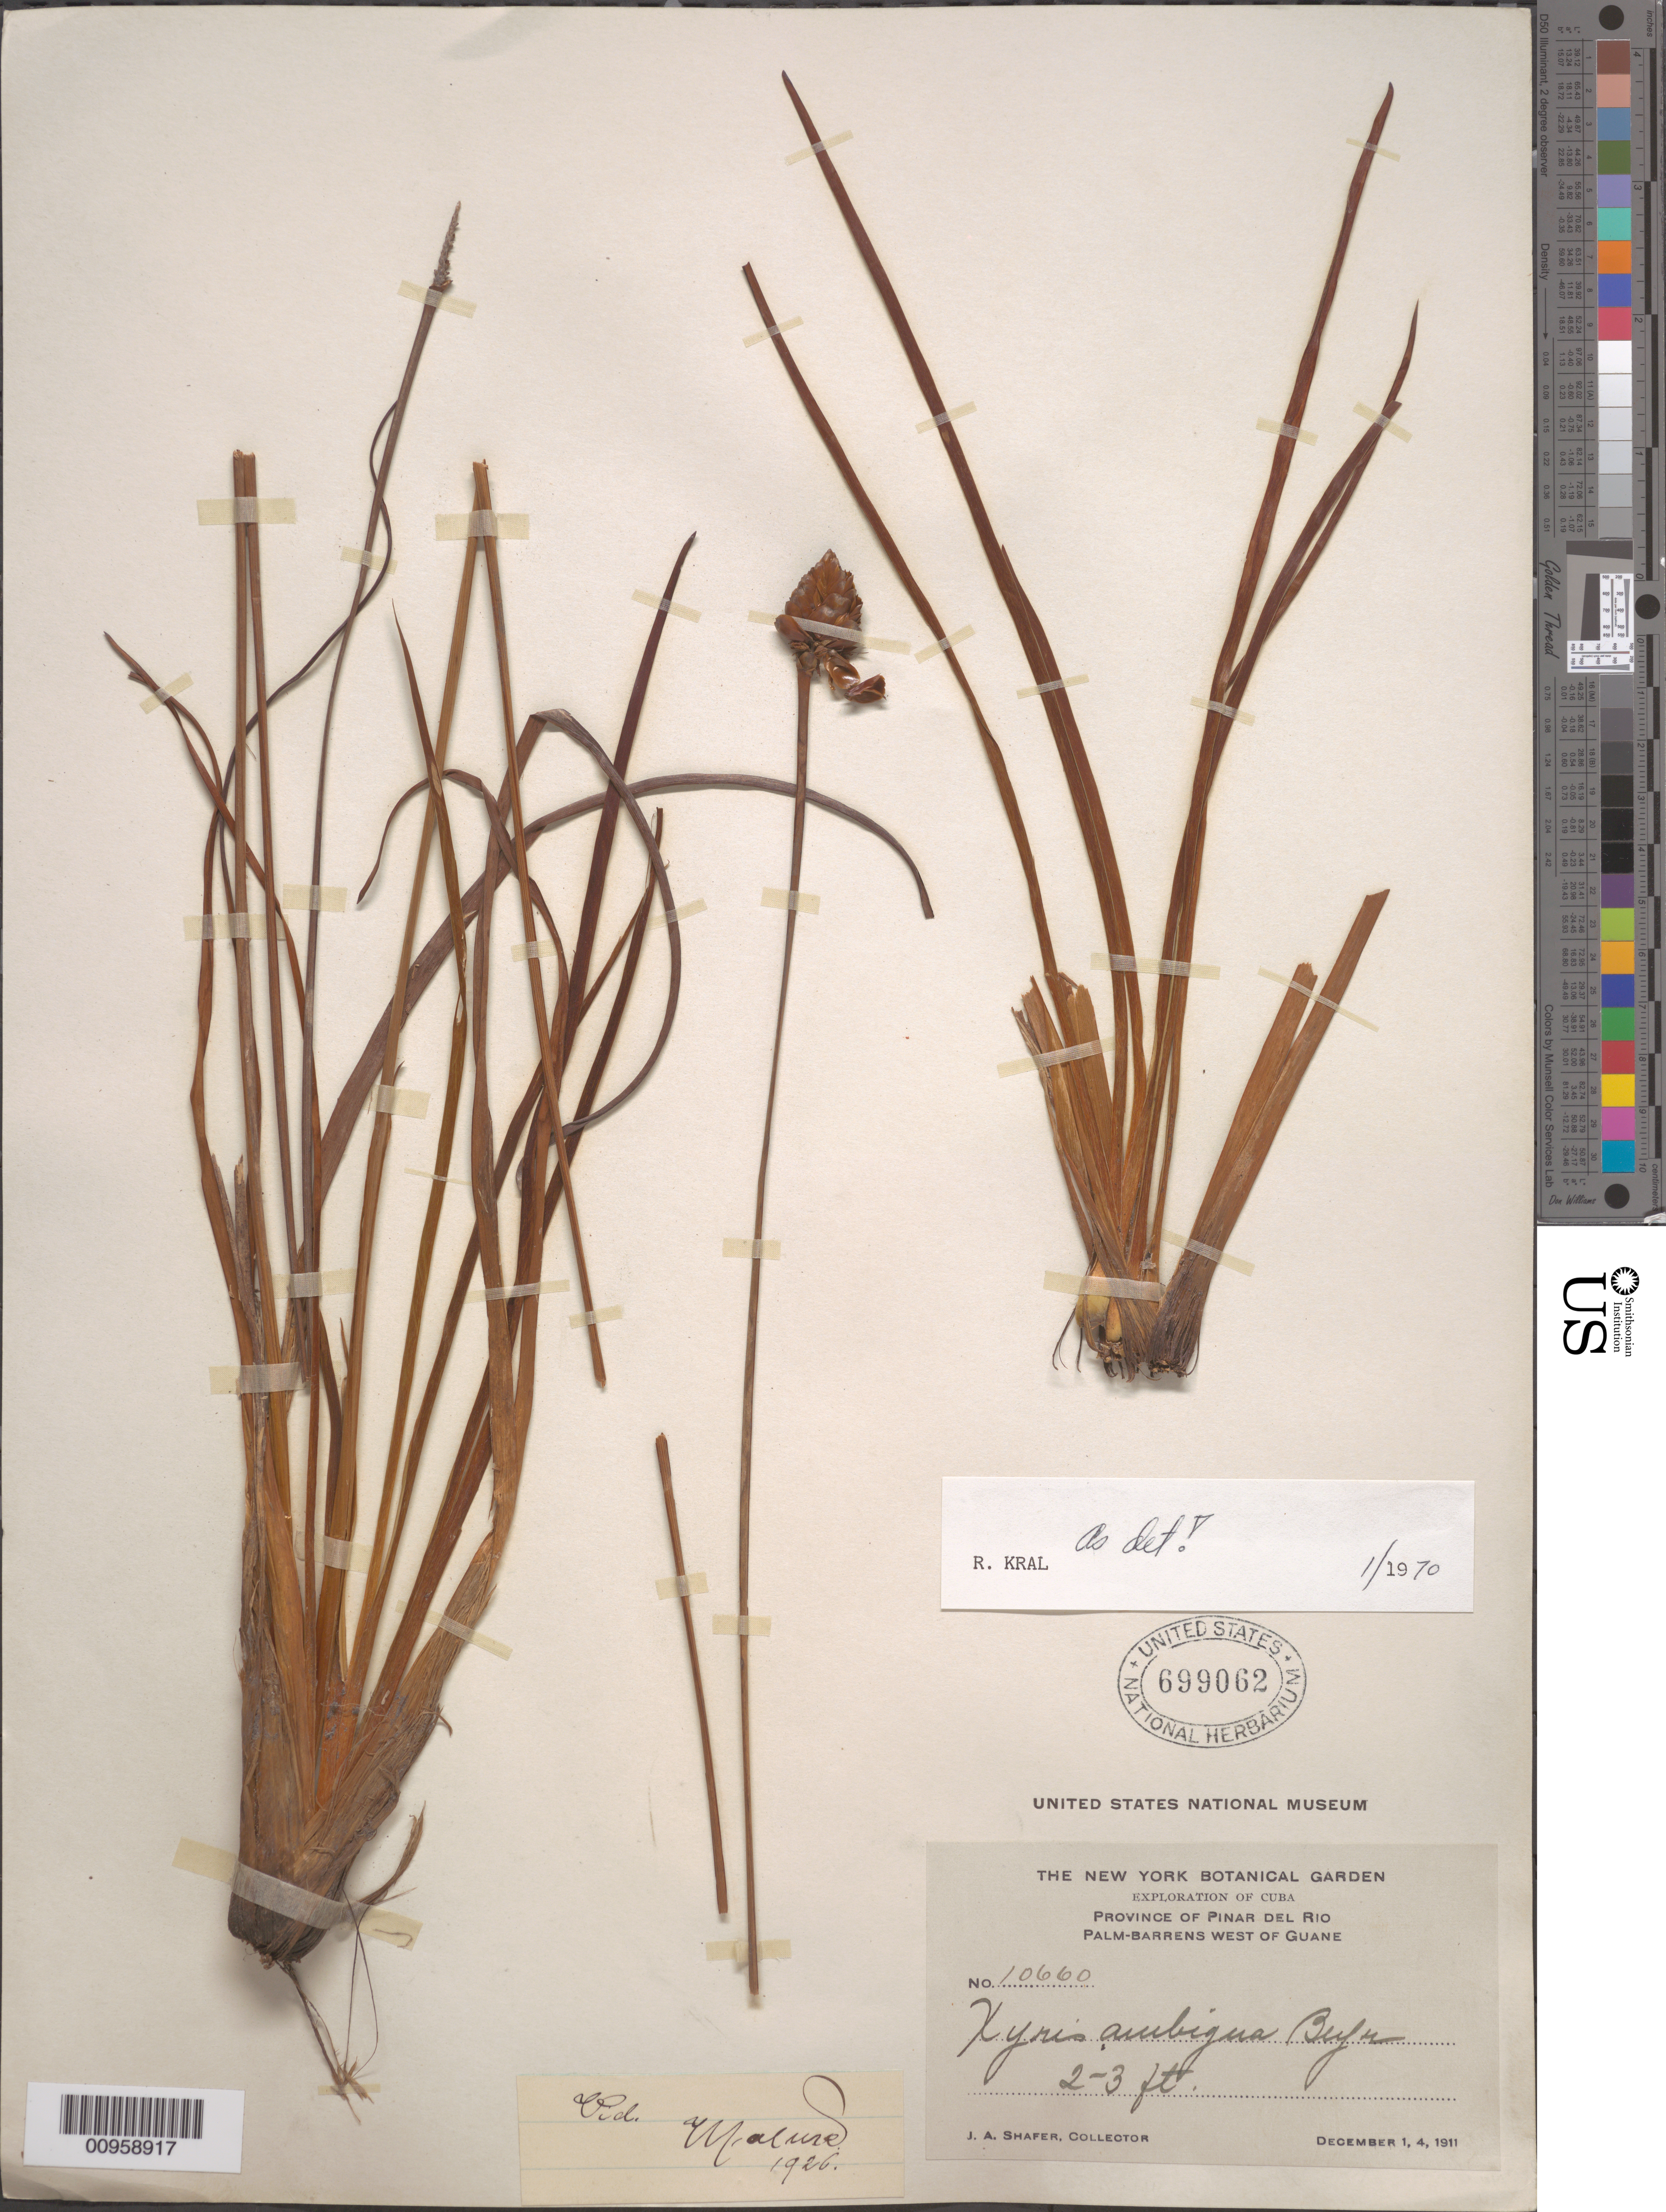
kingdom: Plantae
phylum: Tracheophyta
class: Liliopsida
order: Poales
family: Xyridaceae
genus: Xyris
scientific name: Xyris ambigua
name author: Beyr. ex Kunth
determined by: Kral, Robert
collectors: J. A. Shafer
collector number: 10660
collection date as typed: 01 Dec 1911 to 04 Dec 1911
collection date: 1911-12-01/1911-12-04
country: Cuba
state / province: Pinar del Rio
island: Cuba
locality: W of Guane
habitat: Palm-barrens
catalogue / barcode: US 699062